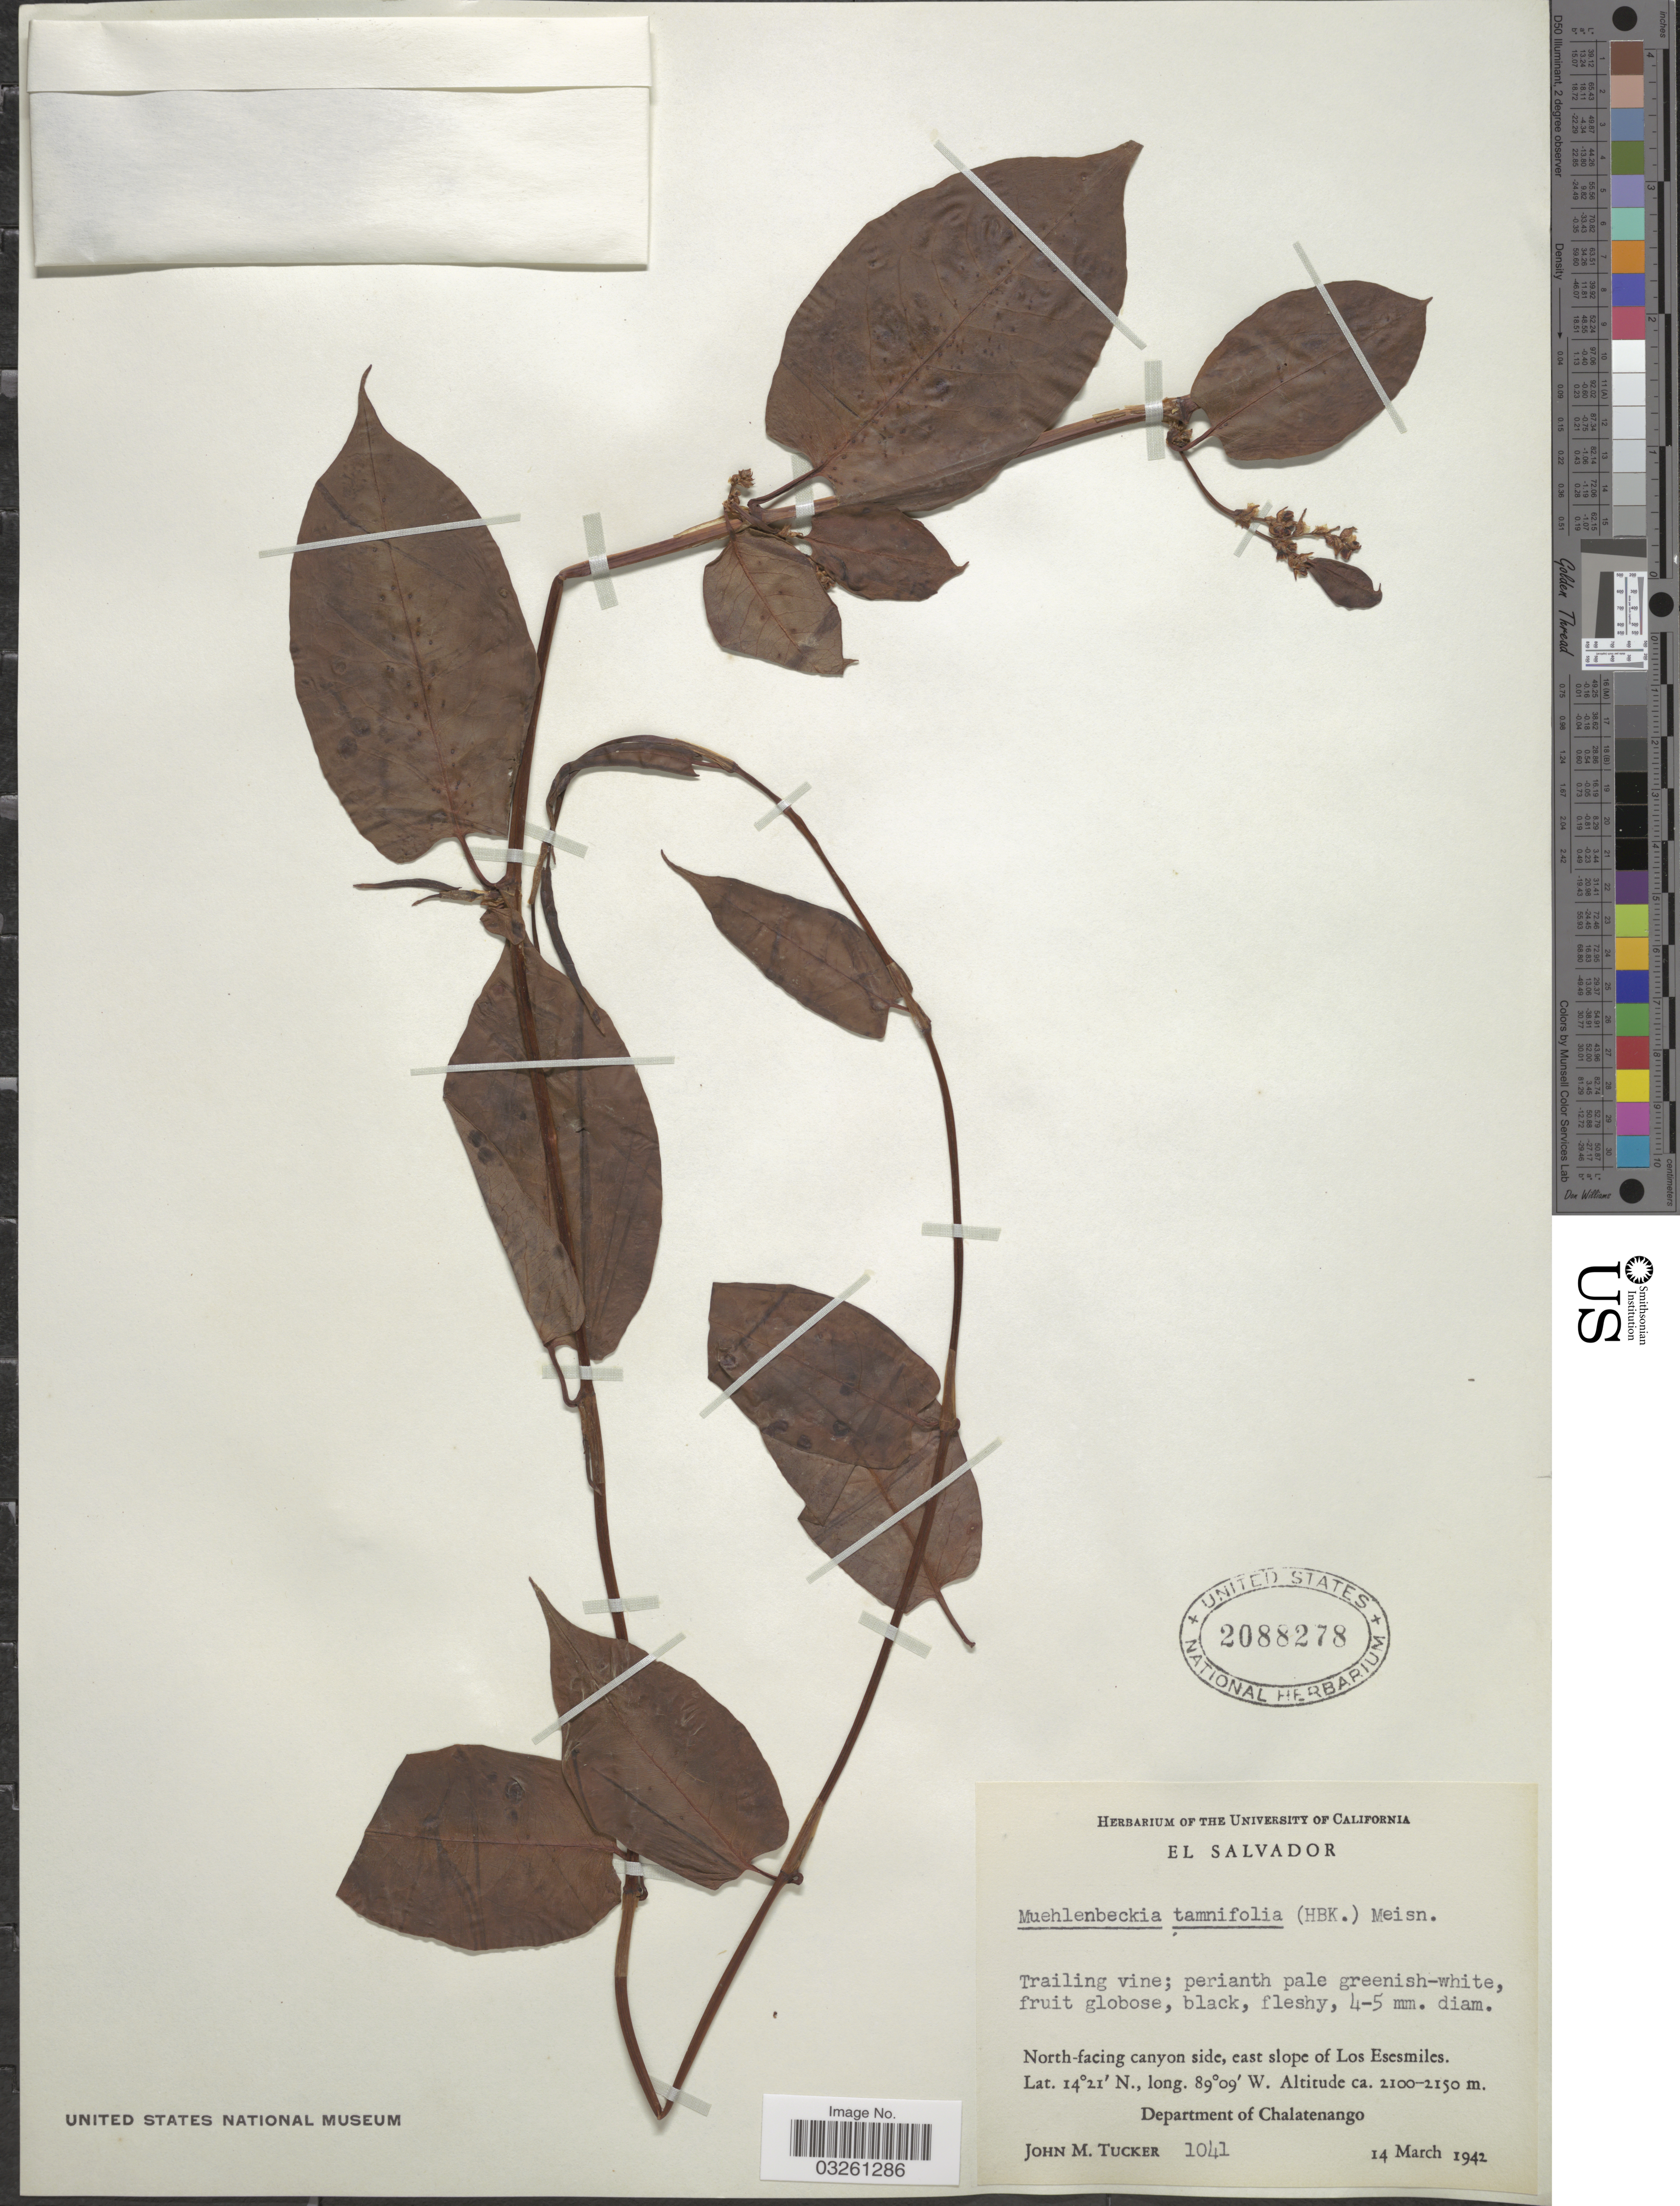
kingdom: Plantae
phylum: Tracheophyta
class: Magnoliopsida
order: Caryophyllales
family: Polygonaceae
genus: Muehlenbeckia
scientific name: Muehlenbeckia tamnifolia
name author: (Kunth) Meisn.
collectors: J. M. Tucker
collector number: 1041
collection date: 1942-03-14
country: El Salvador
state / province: Chalatenango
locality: North-facing canyon side, east slope of Los Esesmiles. Department of Chalatenango.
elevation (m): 2100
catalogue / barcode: US 2088278